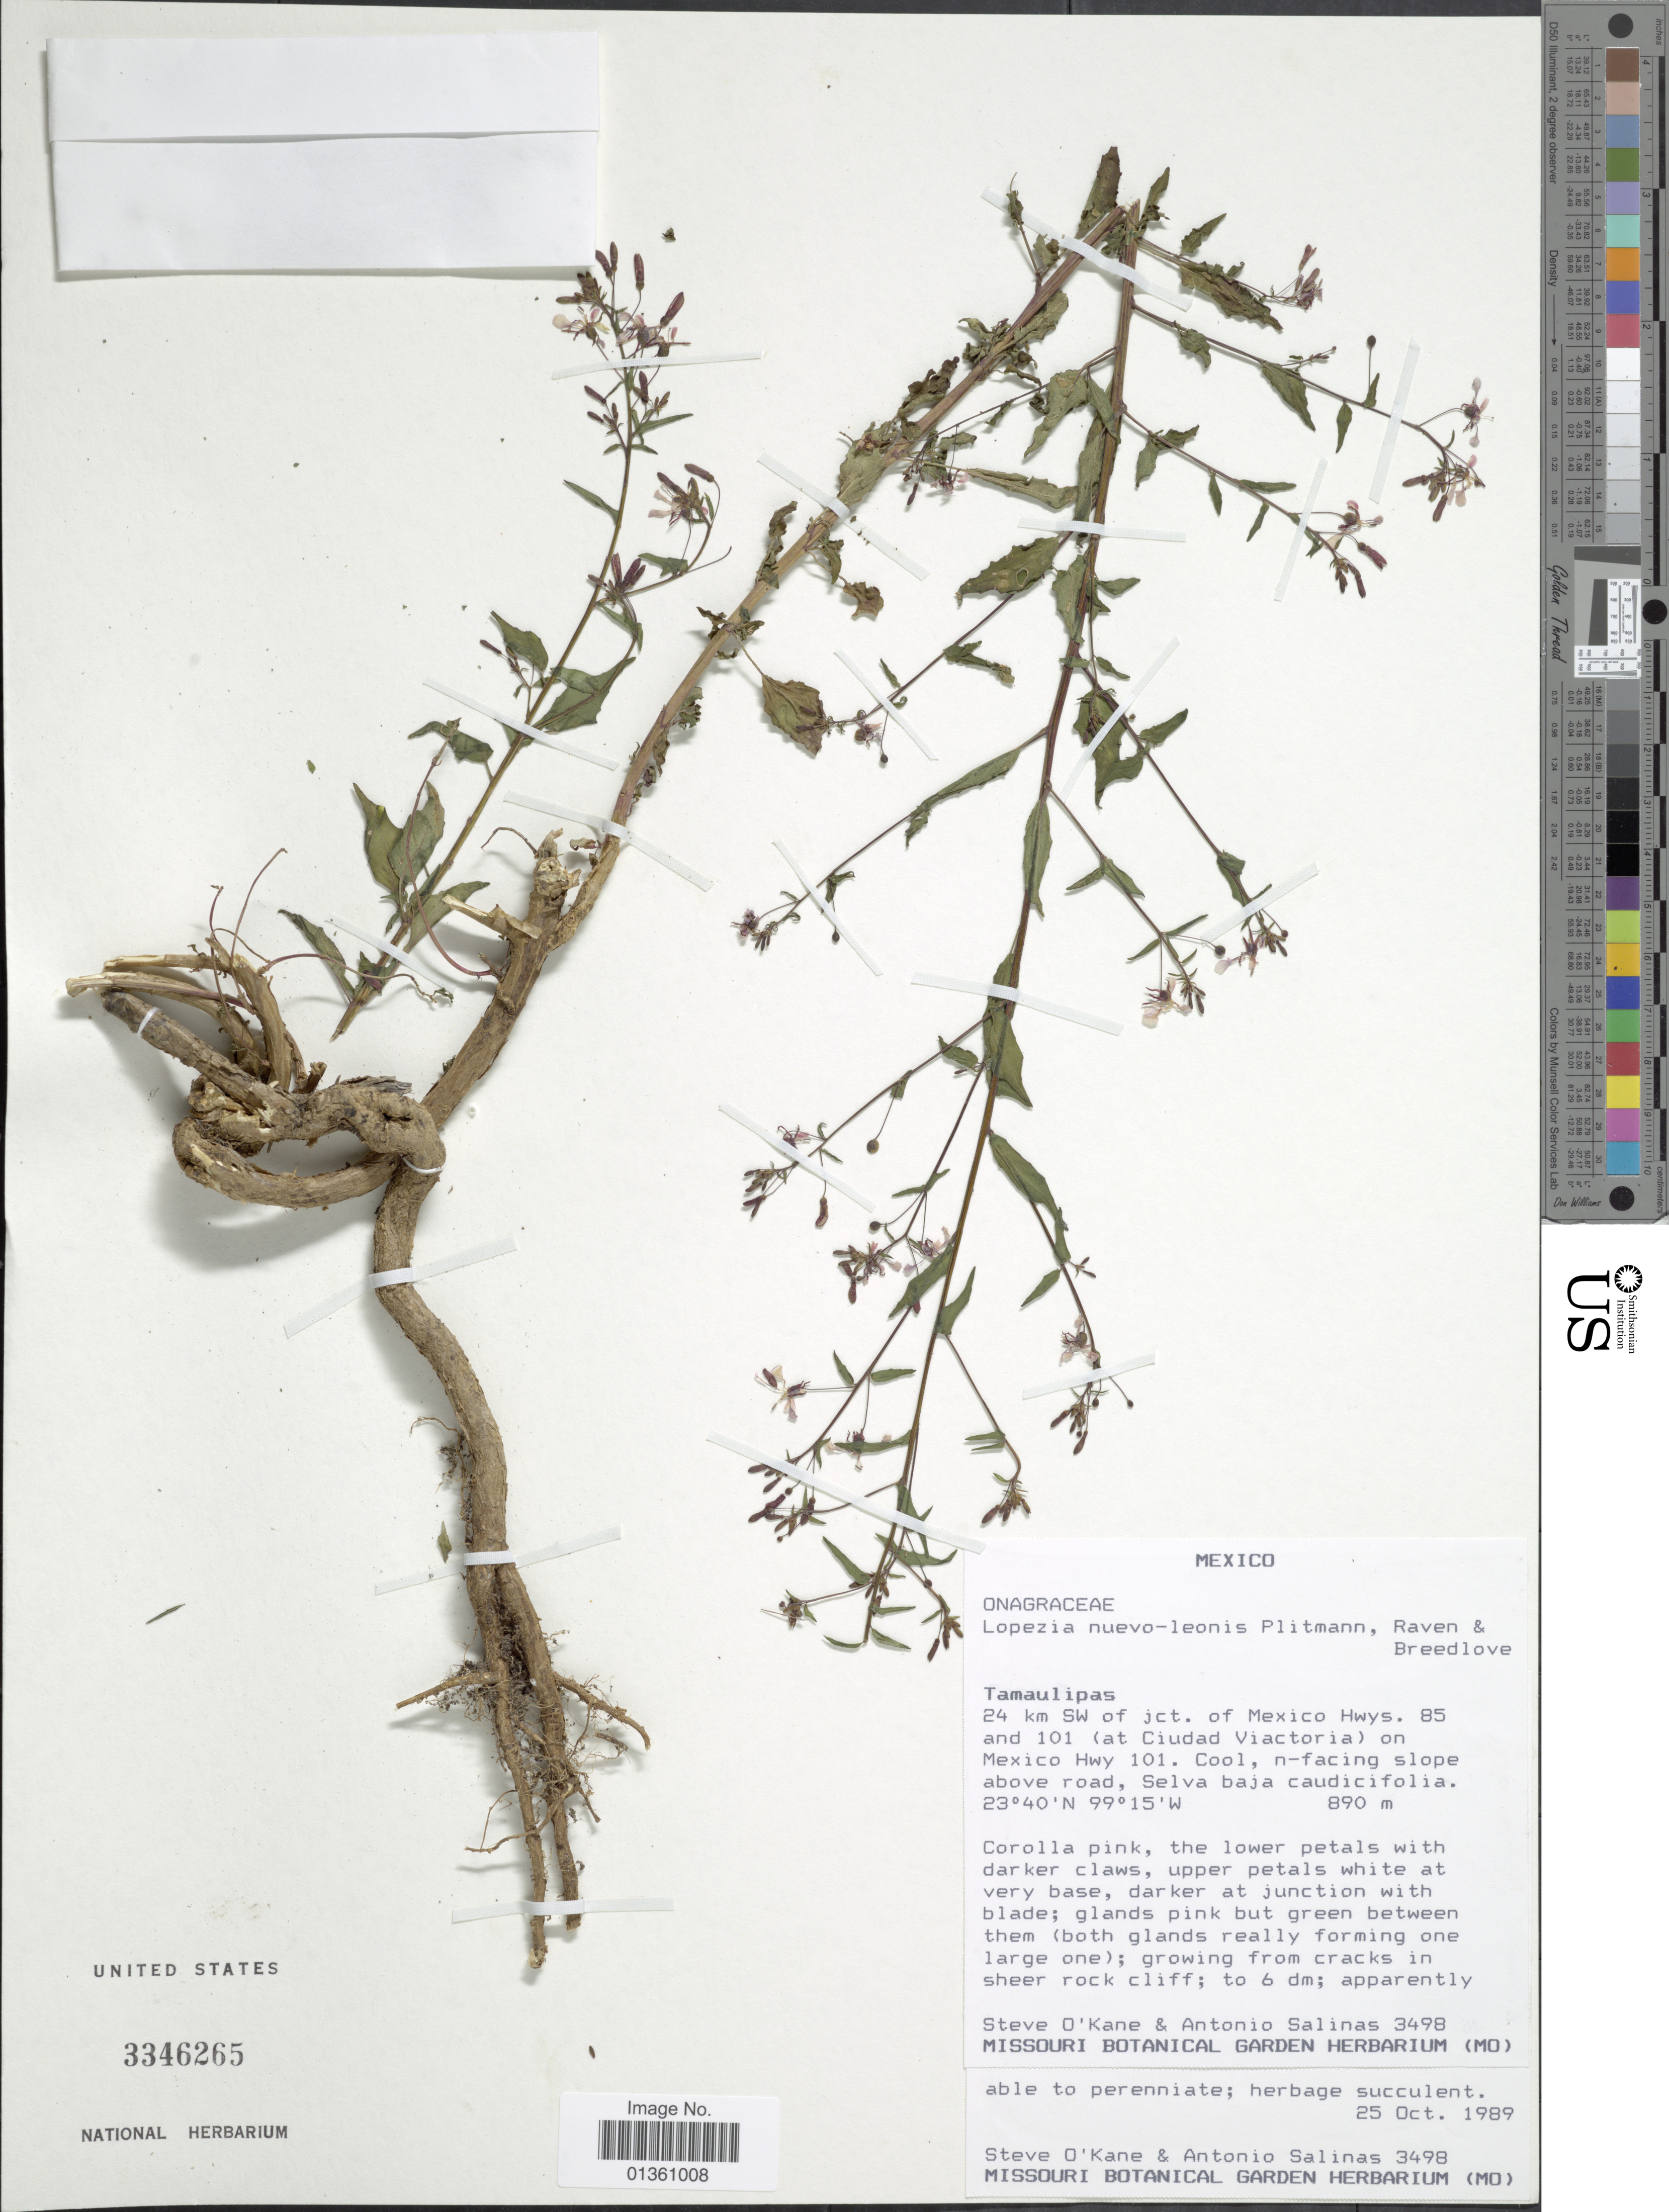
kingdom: Plantae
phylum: Tracheophyta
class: Magnoliopsida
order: Myrtales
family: Onagraceae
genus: Lopezia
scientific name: Lopezia nuevo-leonis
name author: Plitmann et al.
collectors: S. O'Kane & A. Salinas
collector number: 3498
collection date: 1989-10-25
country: Mexico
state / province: Tamaulipas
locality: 24 km SW of jct. of Mexico Hwys. 85 and 101 (at Ciudad Viactoria) on Mexico Hwy 101. Cool, n-facing slope above road, Selva baja caudicifolia.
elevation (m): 890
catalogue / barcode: US 3346265